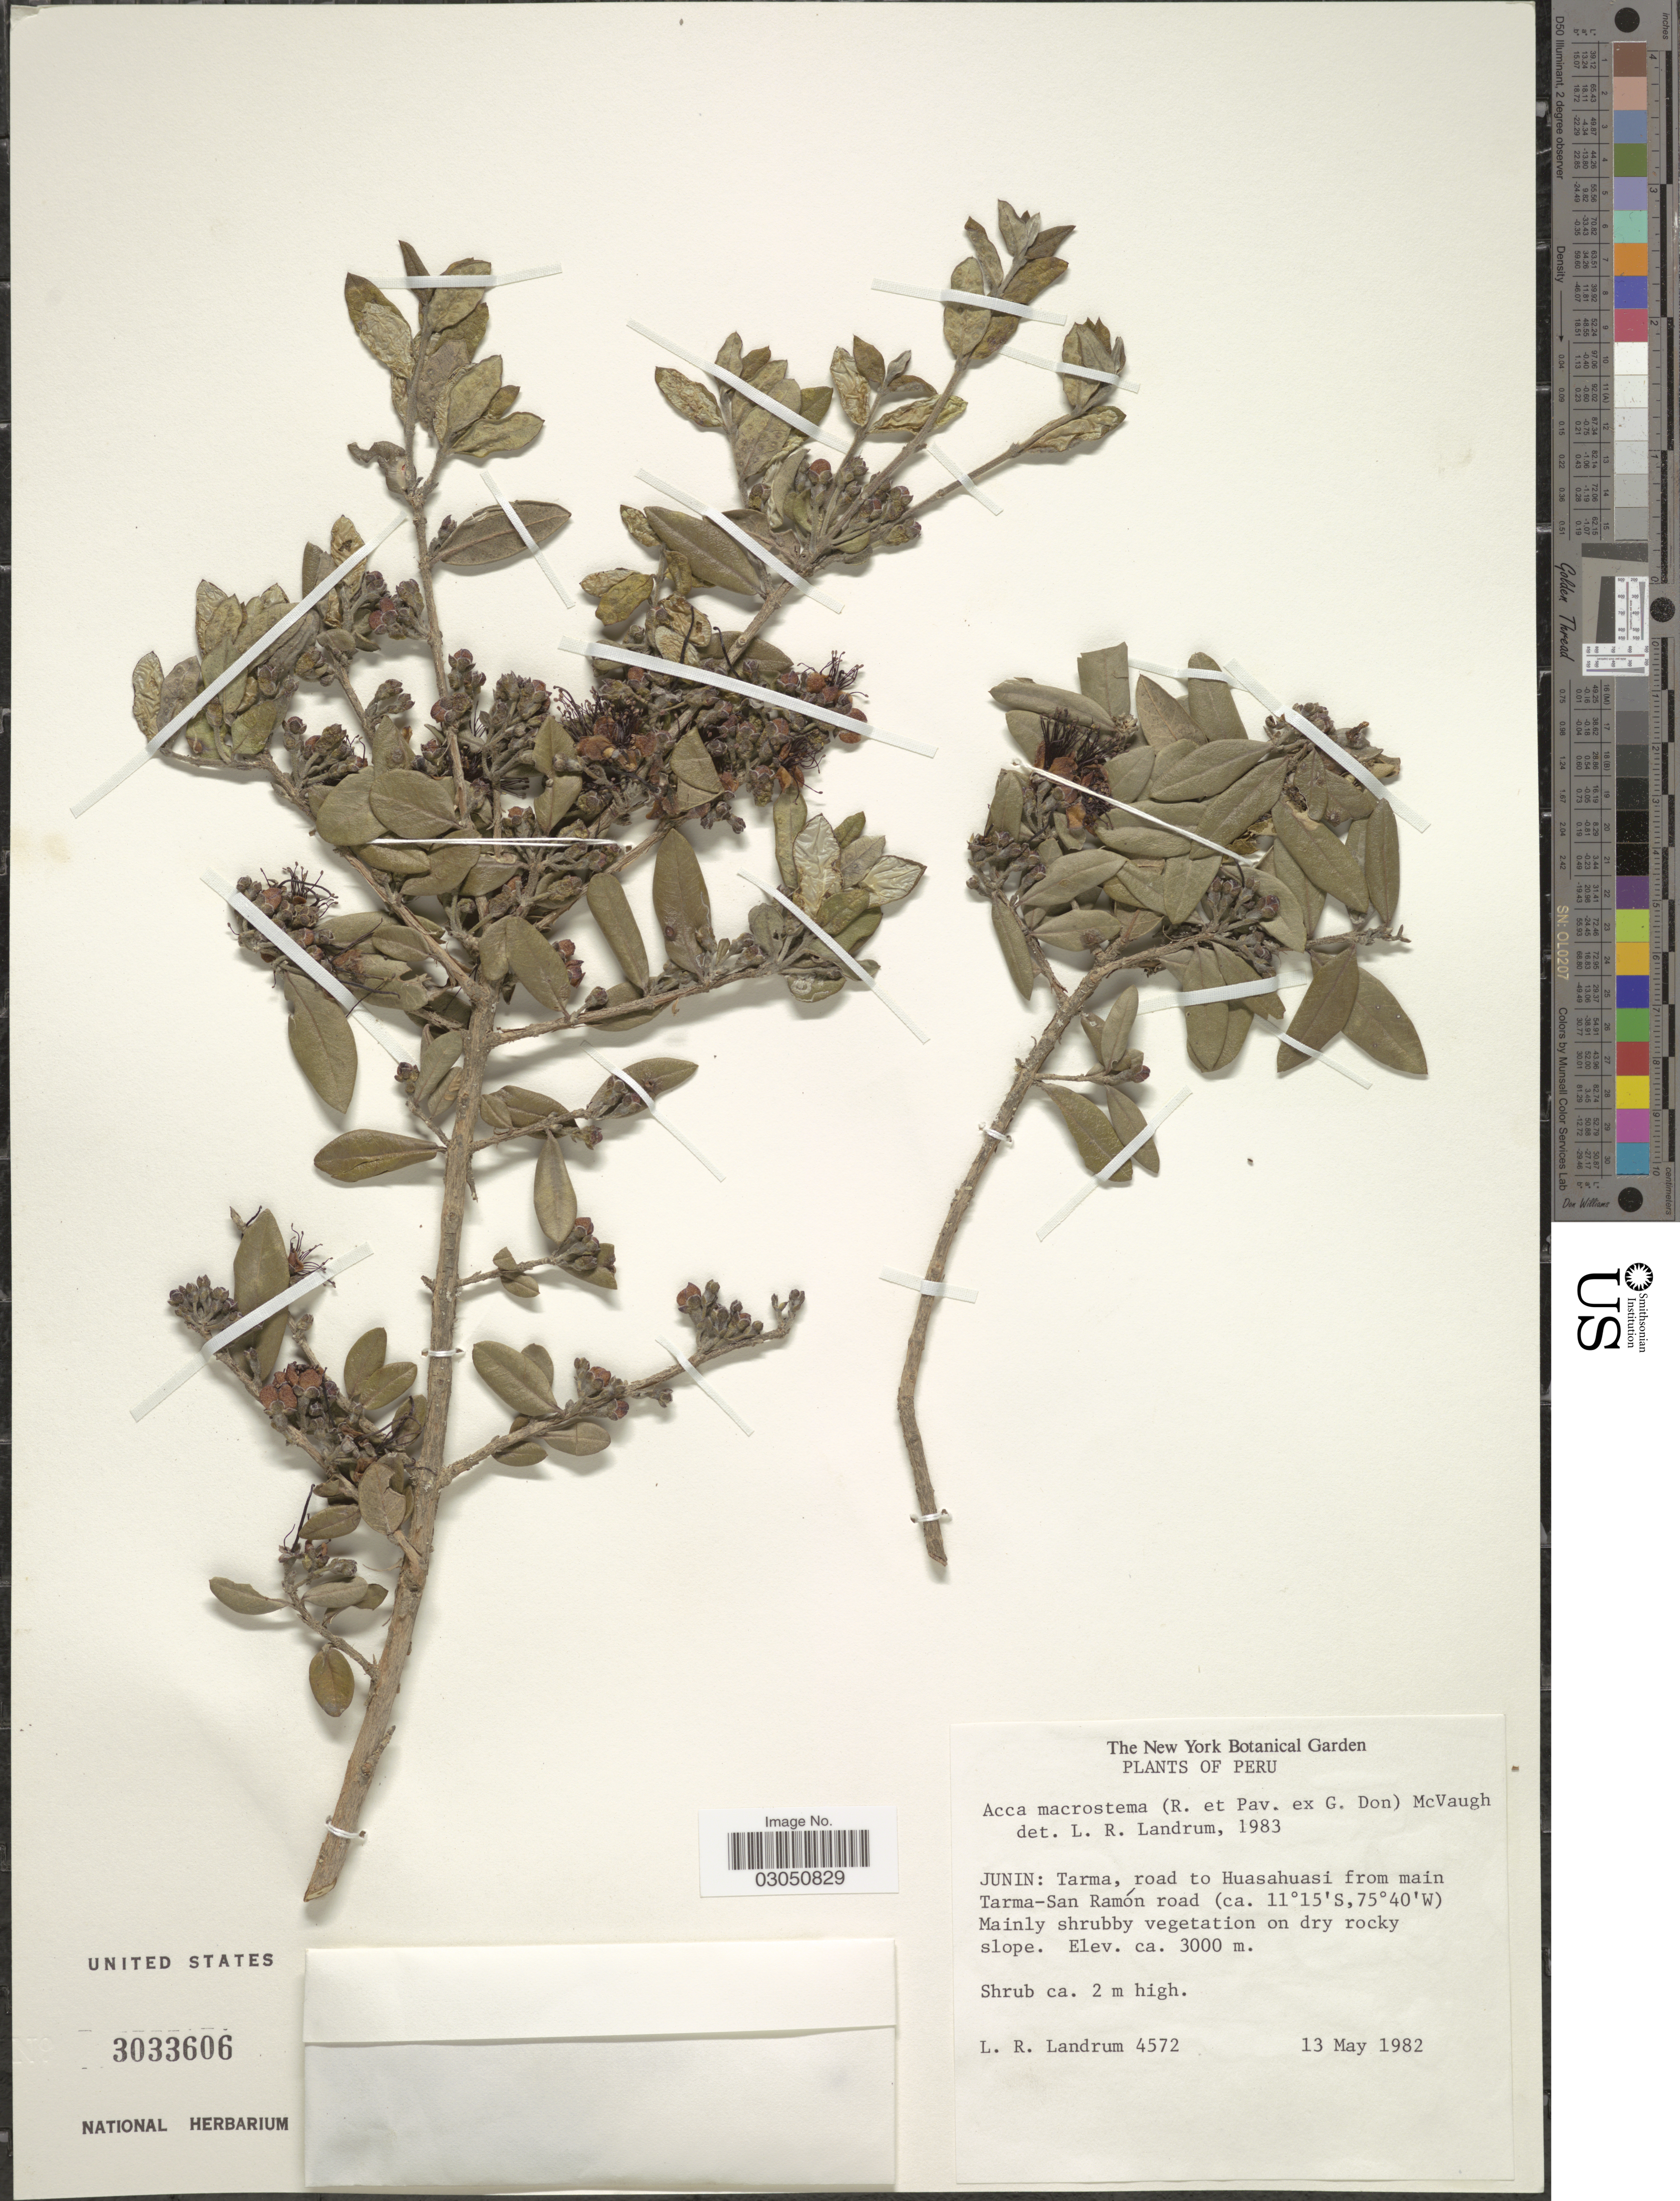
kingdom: Plantae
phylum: Tracheophyta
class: Magnoliopsida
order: Myrtales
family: Myrtaceae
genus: Acca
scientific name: Acca macrostema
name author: (Ruiz & Pav. ex G. Don) McVaugh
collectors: L. R. Landrum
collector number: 4572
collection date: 1982-05-13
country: Peru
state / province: Junín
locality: Tarma, road to Huasahuasi from main Tarma-San Ramón road.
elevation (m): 3000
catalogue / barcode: US 3033606